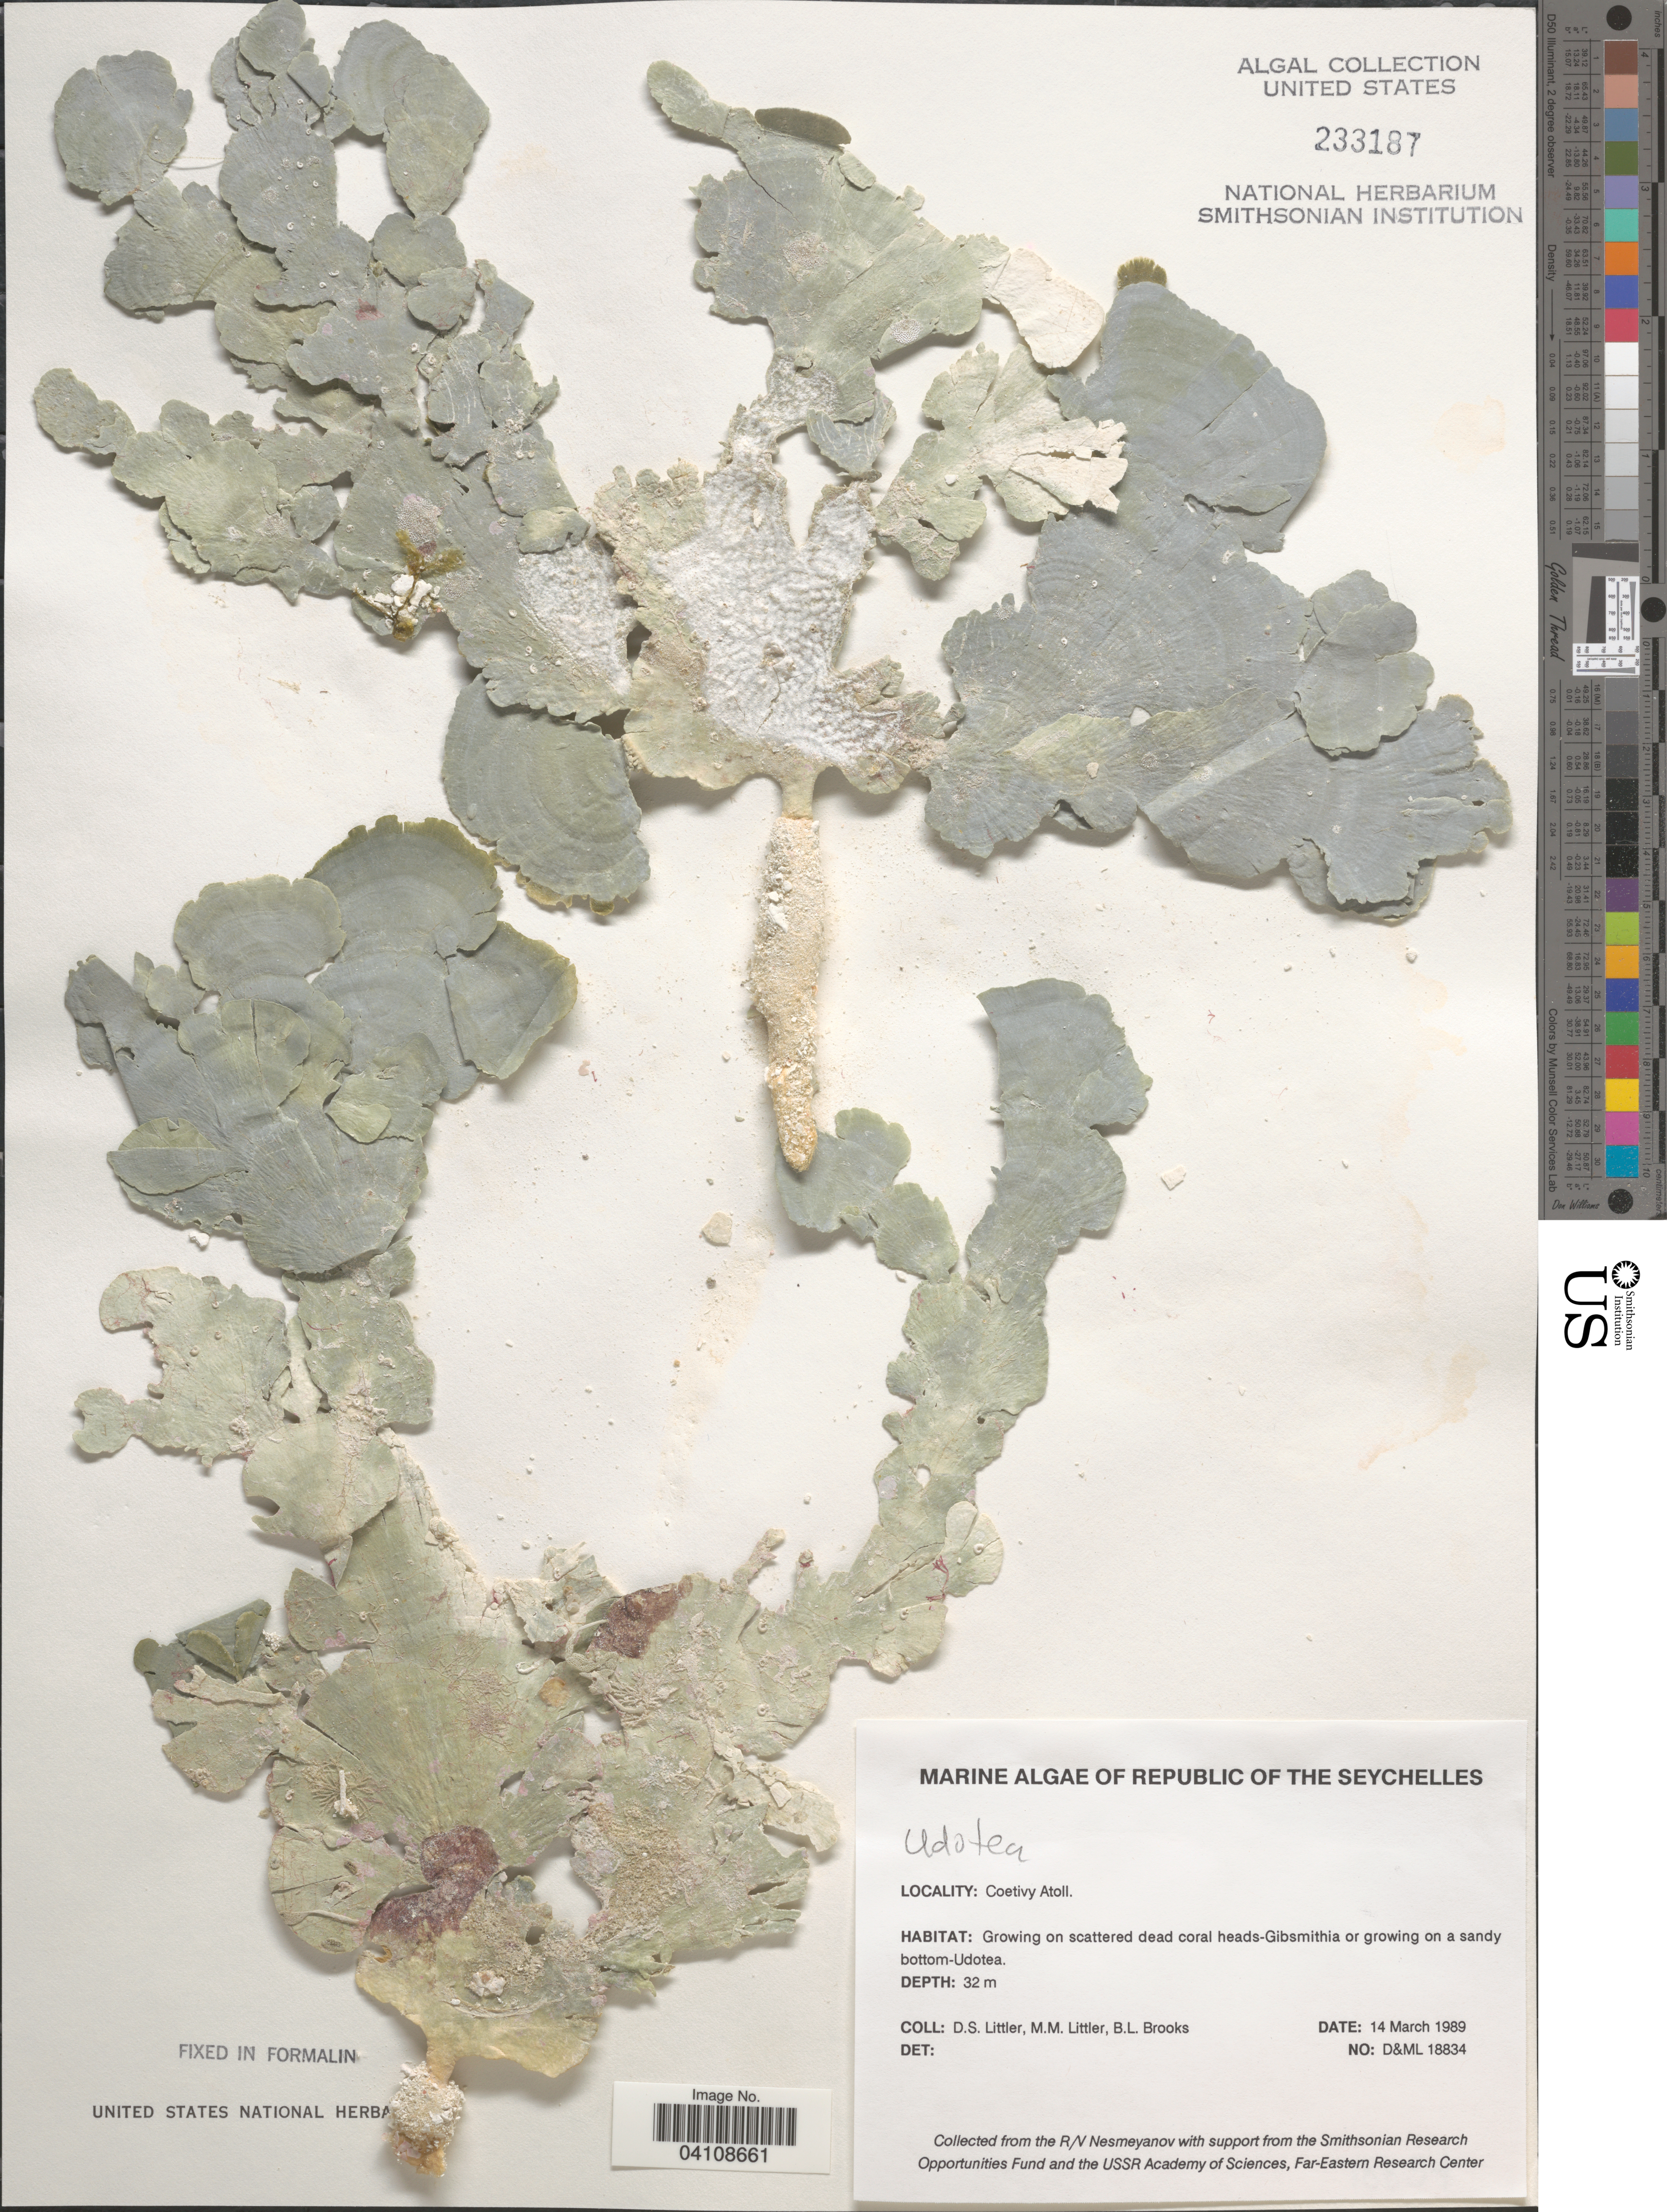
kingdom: Plantae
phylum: Chlorophyta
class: Ulvophyceae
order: Bryopsidales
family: Udoteaceae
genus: Udotea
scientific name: Udotea sp.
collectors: D. S. Littler & B. Brooks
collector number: D&ML18834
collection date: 1989-03-14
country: Seychelles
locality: Republic of The Seychelles. Coetivy Atoll.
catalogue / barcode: US 233187